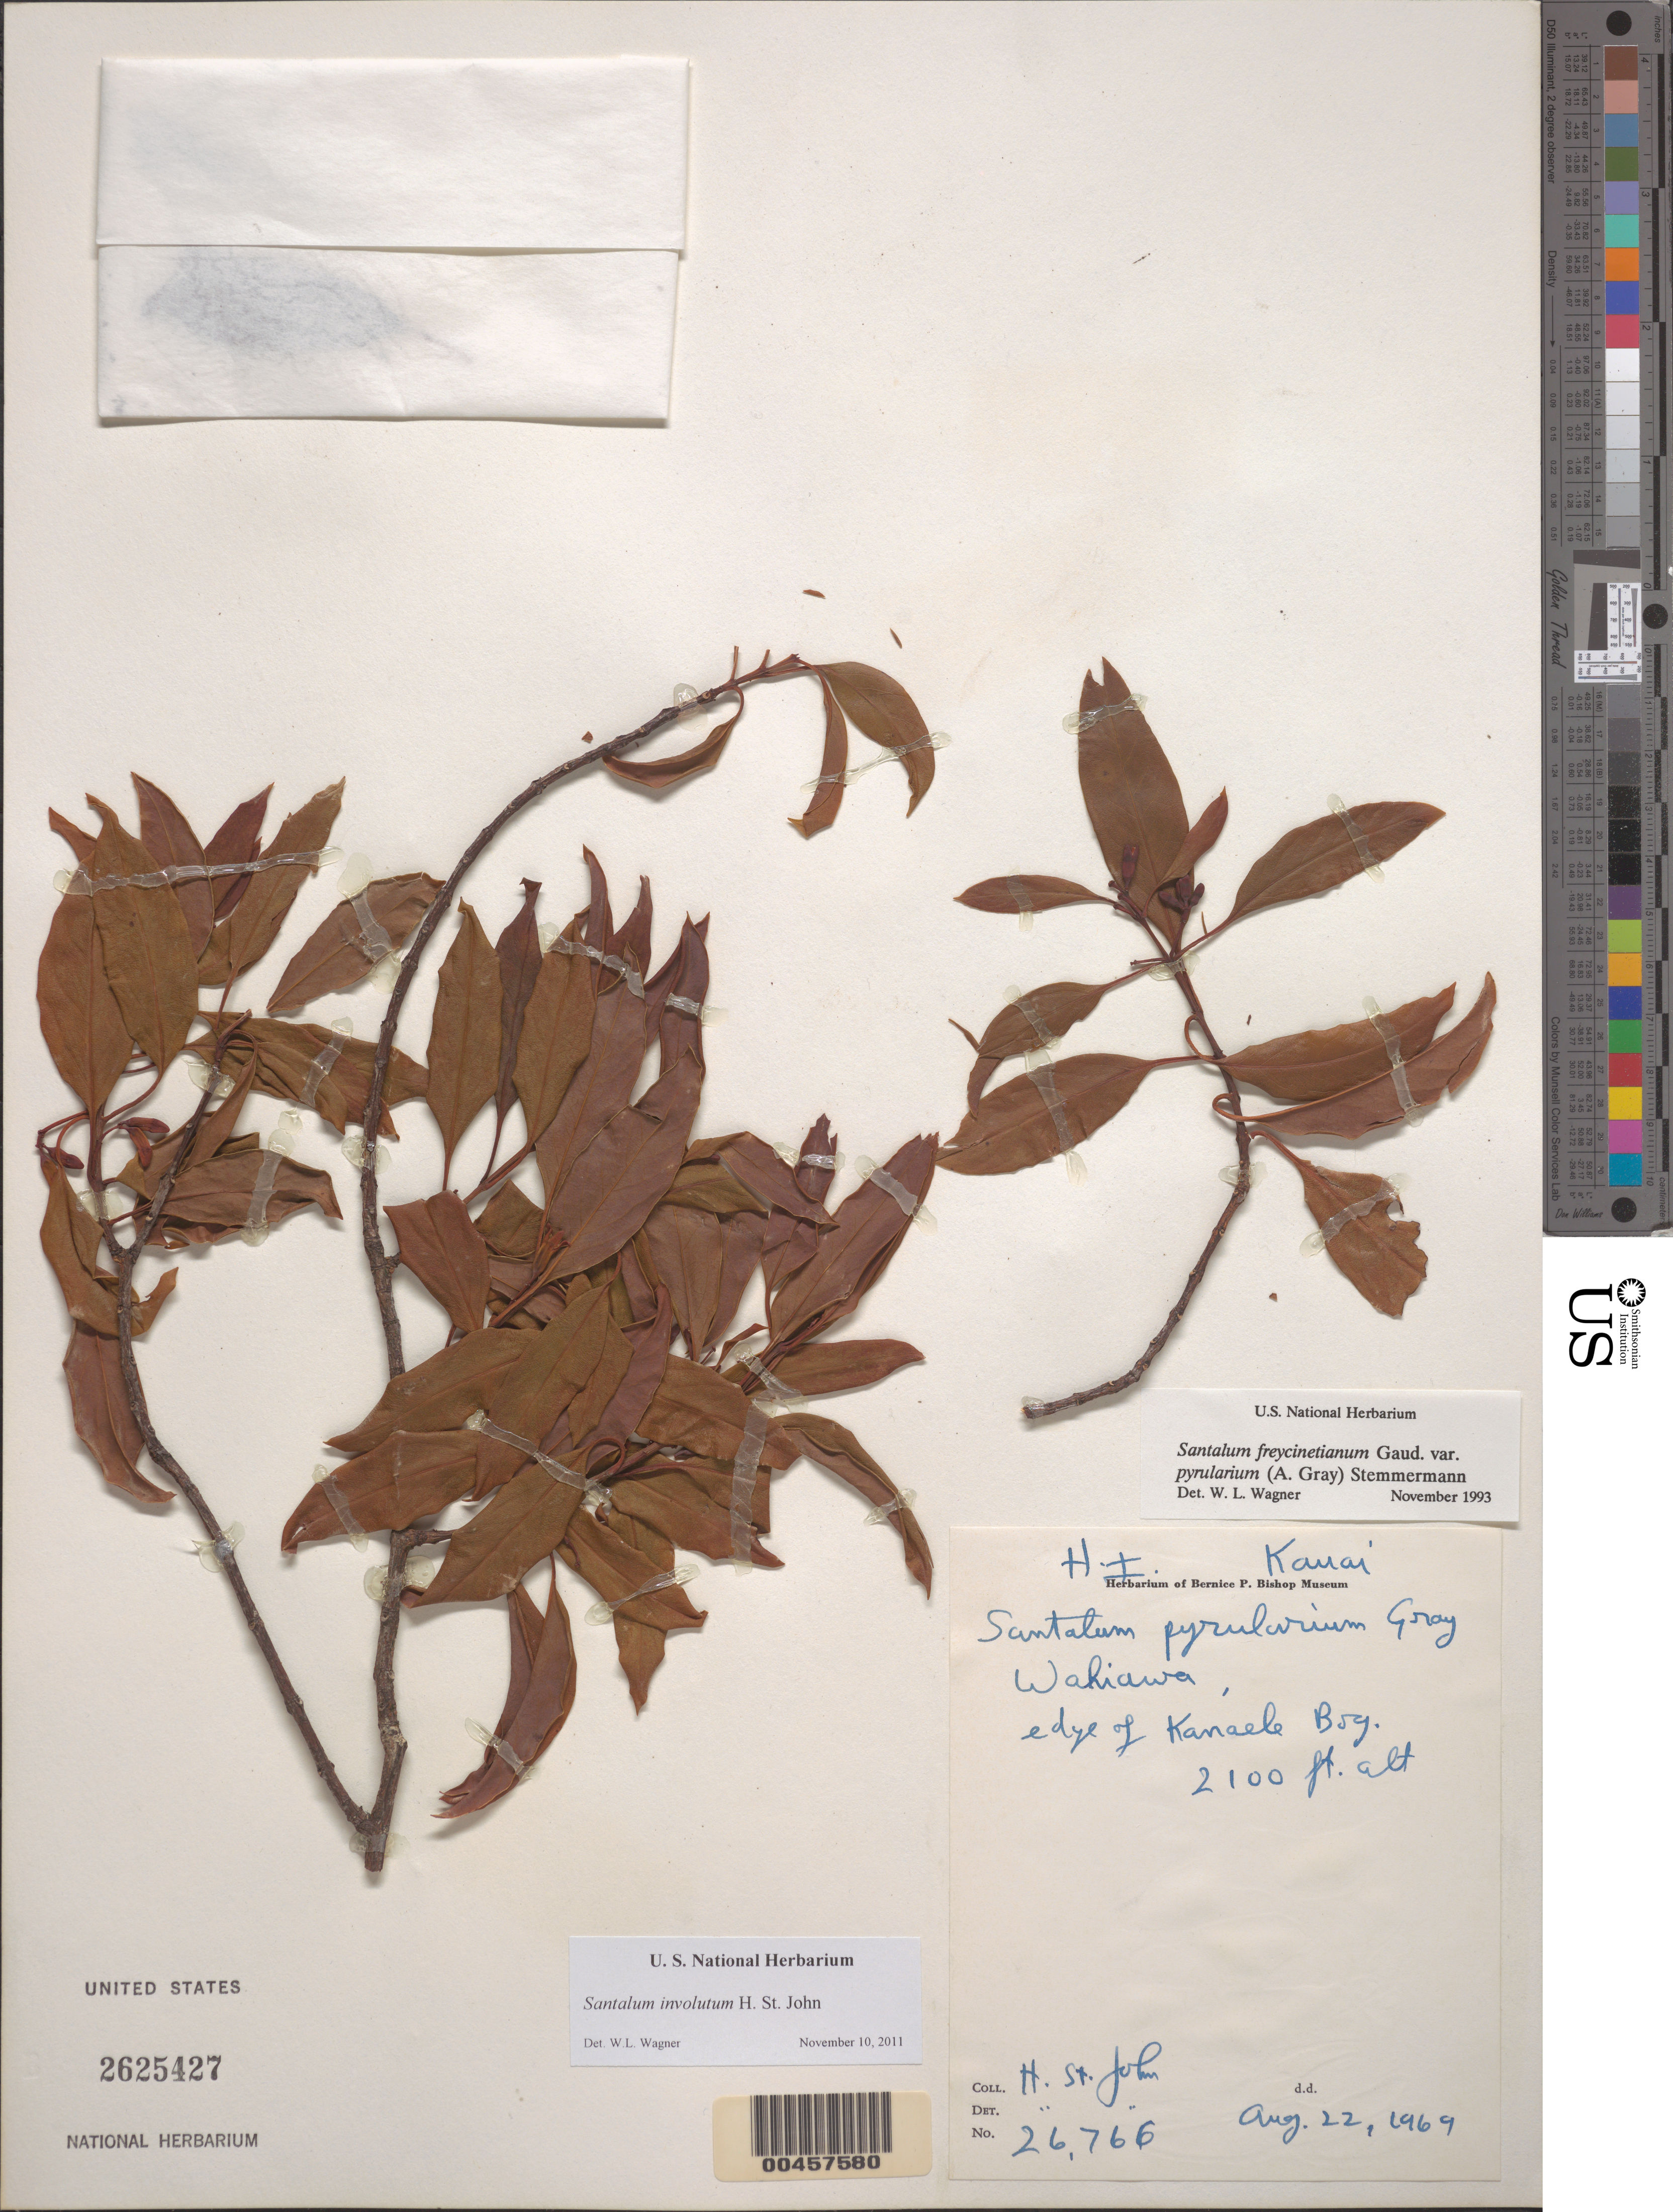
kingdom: Plantae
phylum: Tracheophyta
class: Magnoliopsida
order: Santalales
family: Santalaceae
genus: Santalum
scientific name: Santalum involutum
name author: H. St. John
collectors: H. St. John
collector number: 26766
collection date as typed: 22 Aug 1969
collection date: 1969-08-22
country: United States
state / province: Hawaii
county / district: Kauai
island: Kaua'i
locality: Wahiawa, edge of Kanaele Bog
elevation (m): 640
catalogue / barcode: US 2625427